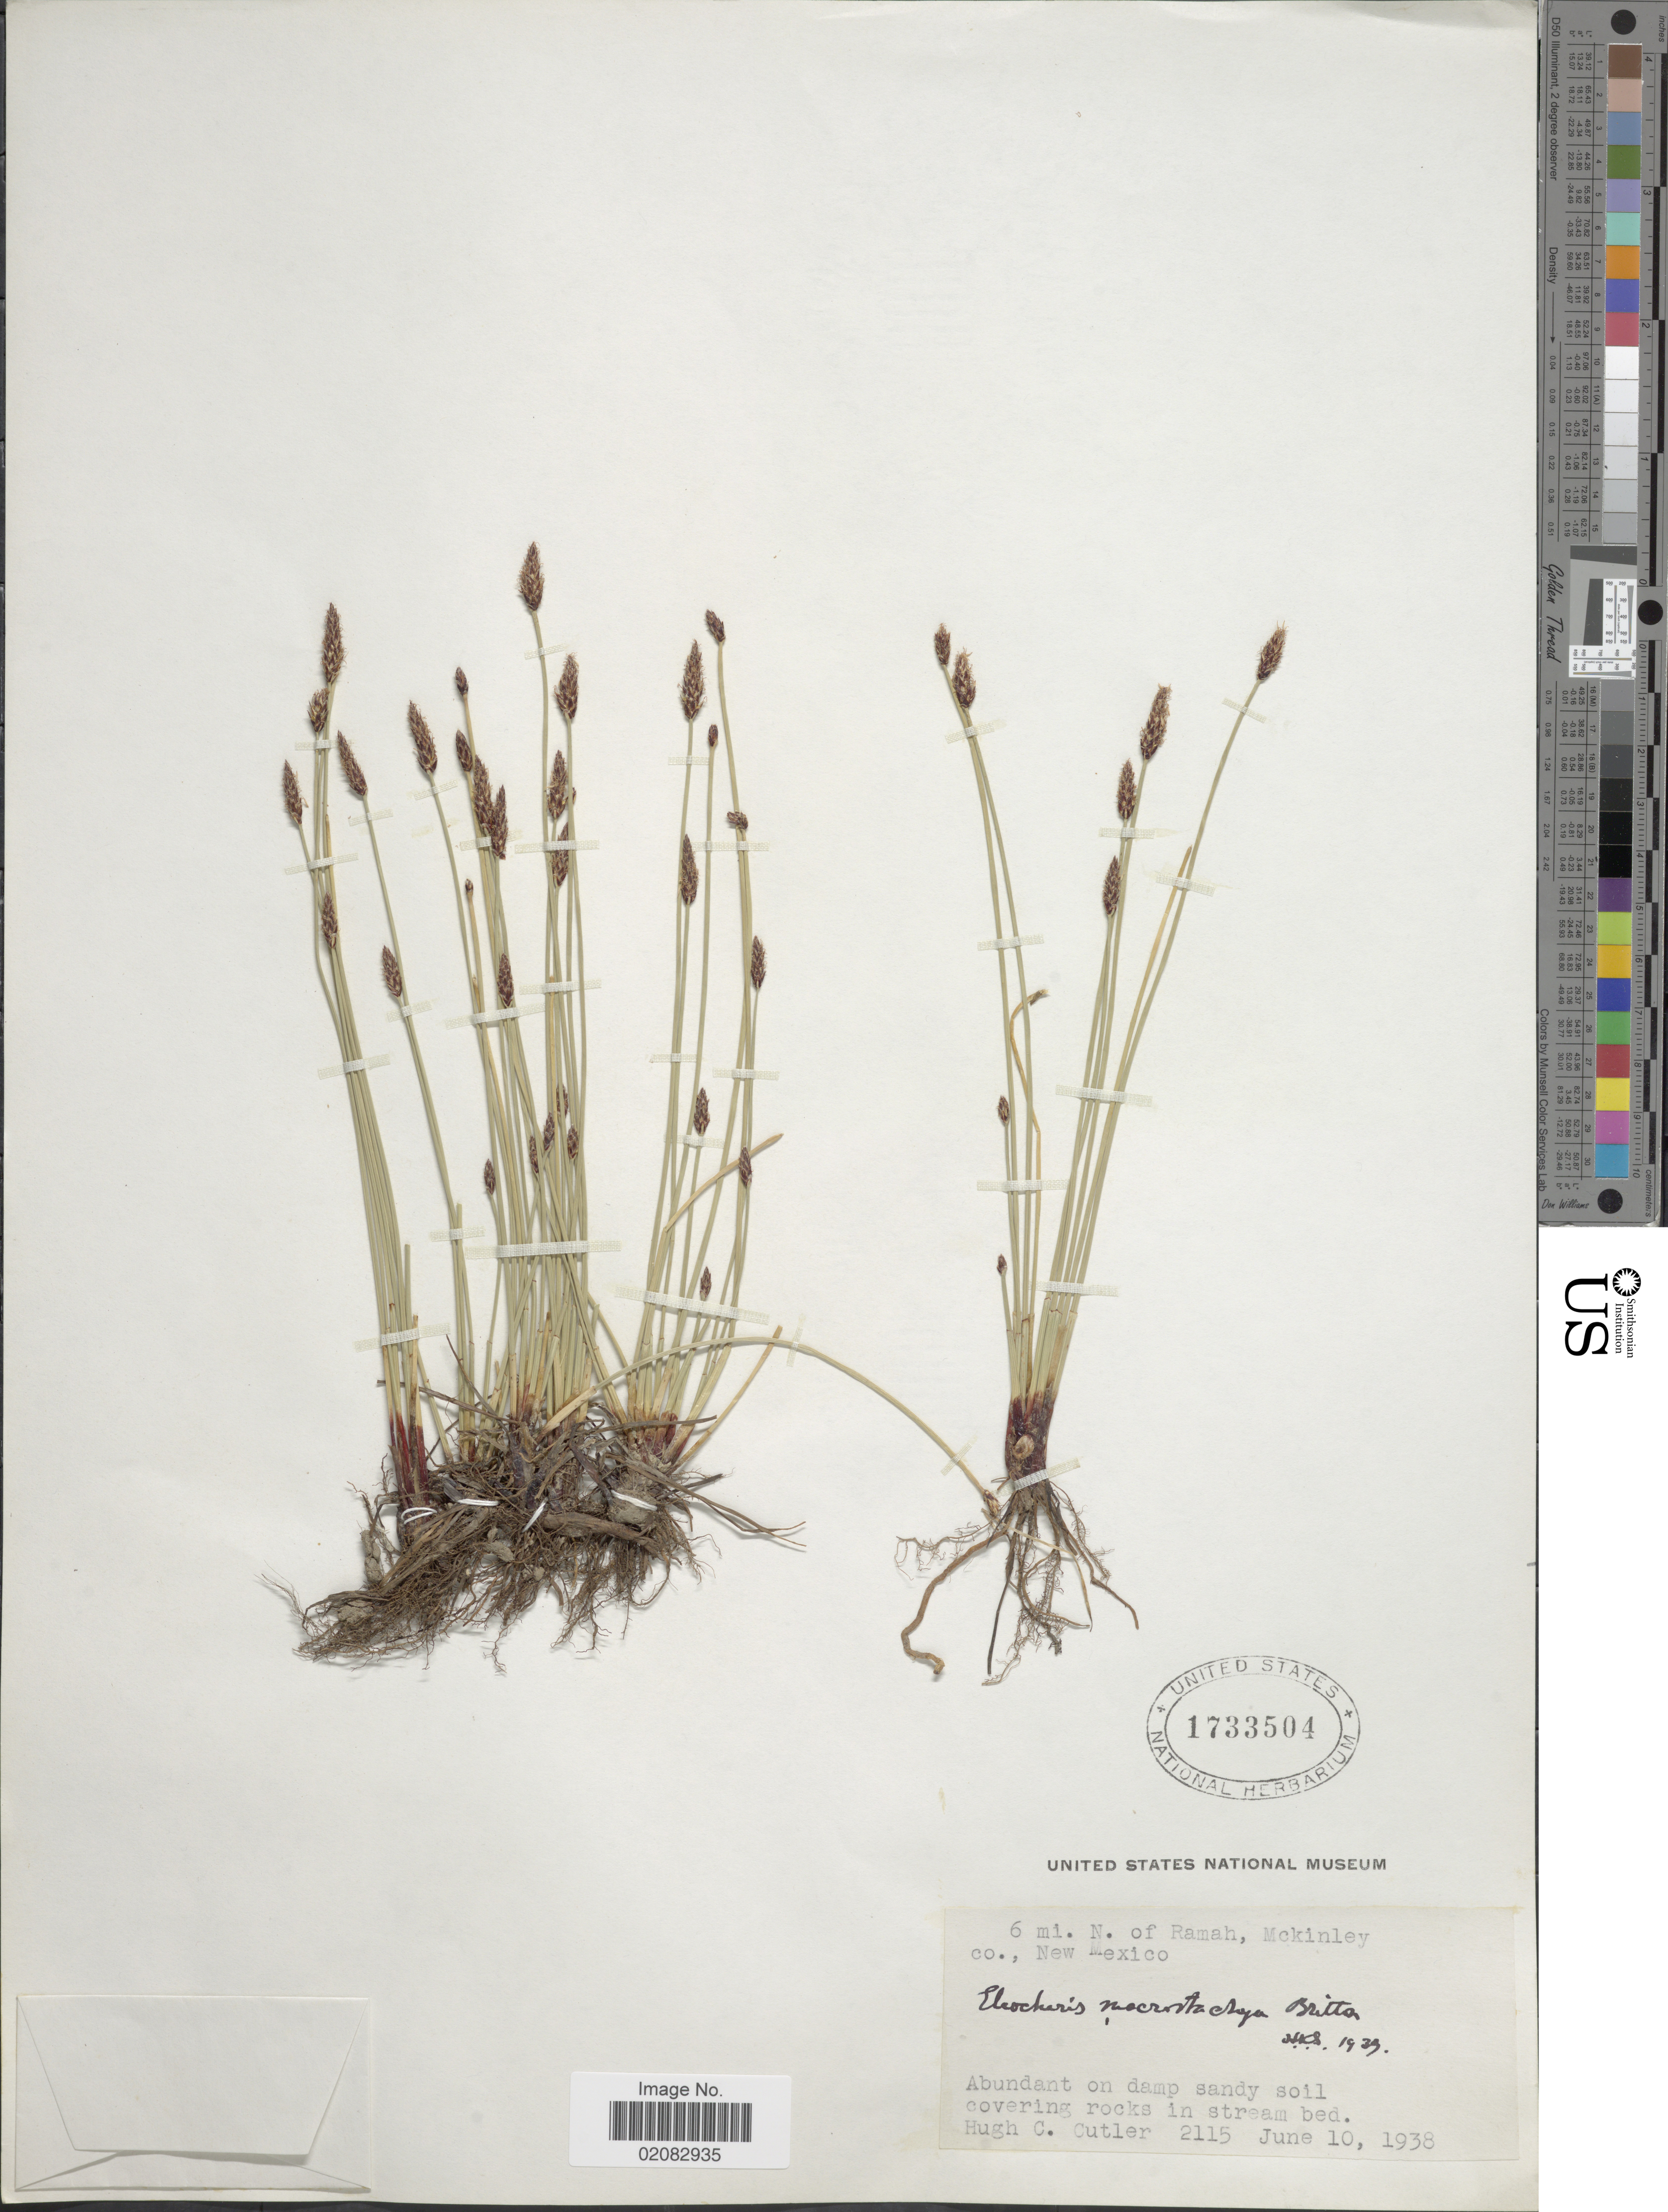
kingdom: Plantae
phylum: Tracheophyta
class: Liliopsida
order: Poales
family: Cyperaceae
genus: Eleocharis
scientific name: Eleocharis macrostachya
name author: Britton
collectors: H. C. Cutler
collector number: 2115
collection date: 1938-06-10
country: United States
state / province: New Mexico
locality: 6 mi. N. of Ramah, McKinley Co.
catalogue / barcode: US 1733504